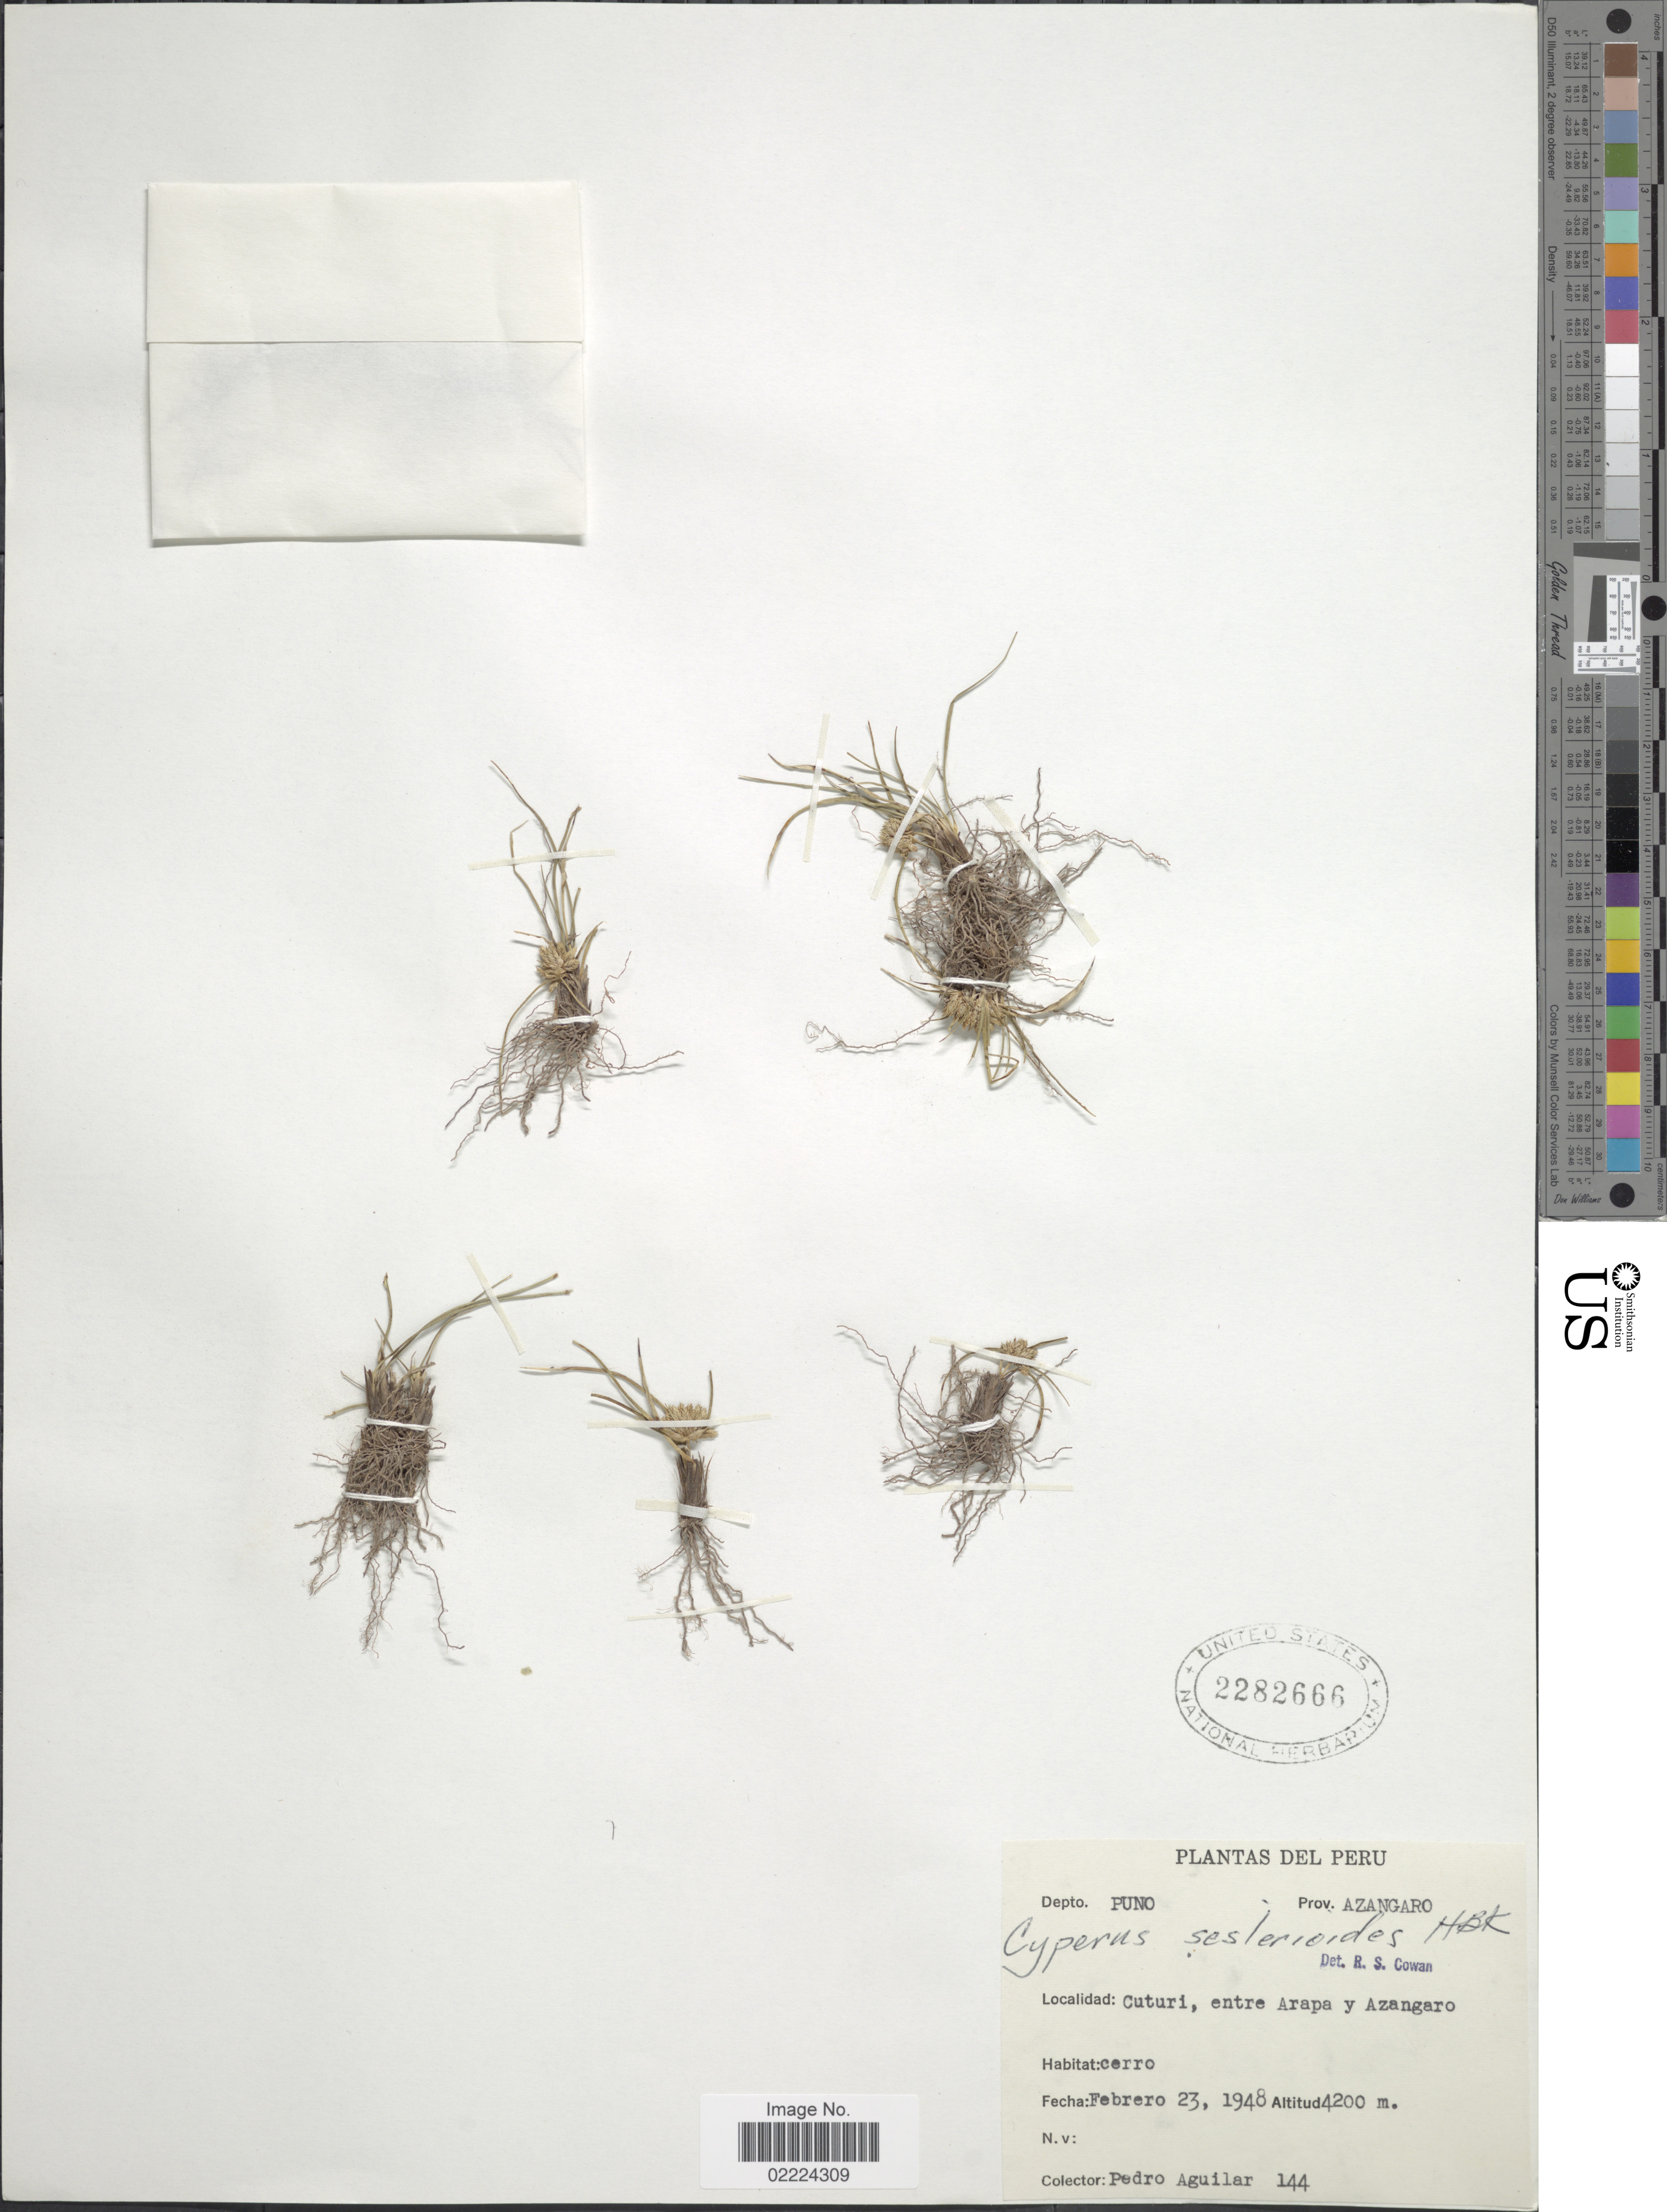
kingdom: Plantae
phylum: Tracheophyta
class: Liliopsida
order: Poales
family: Cyperaceae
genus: Cyperus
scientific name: Cyperus seslerioides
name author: Kunth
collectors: P. Aguilar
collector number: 144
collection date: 1948-02-23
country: Peru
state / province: Puno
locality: Prov. Azangaro, Cuturi, entre Arapa y Azangaro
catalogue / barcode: US 2282666